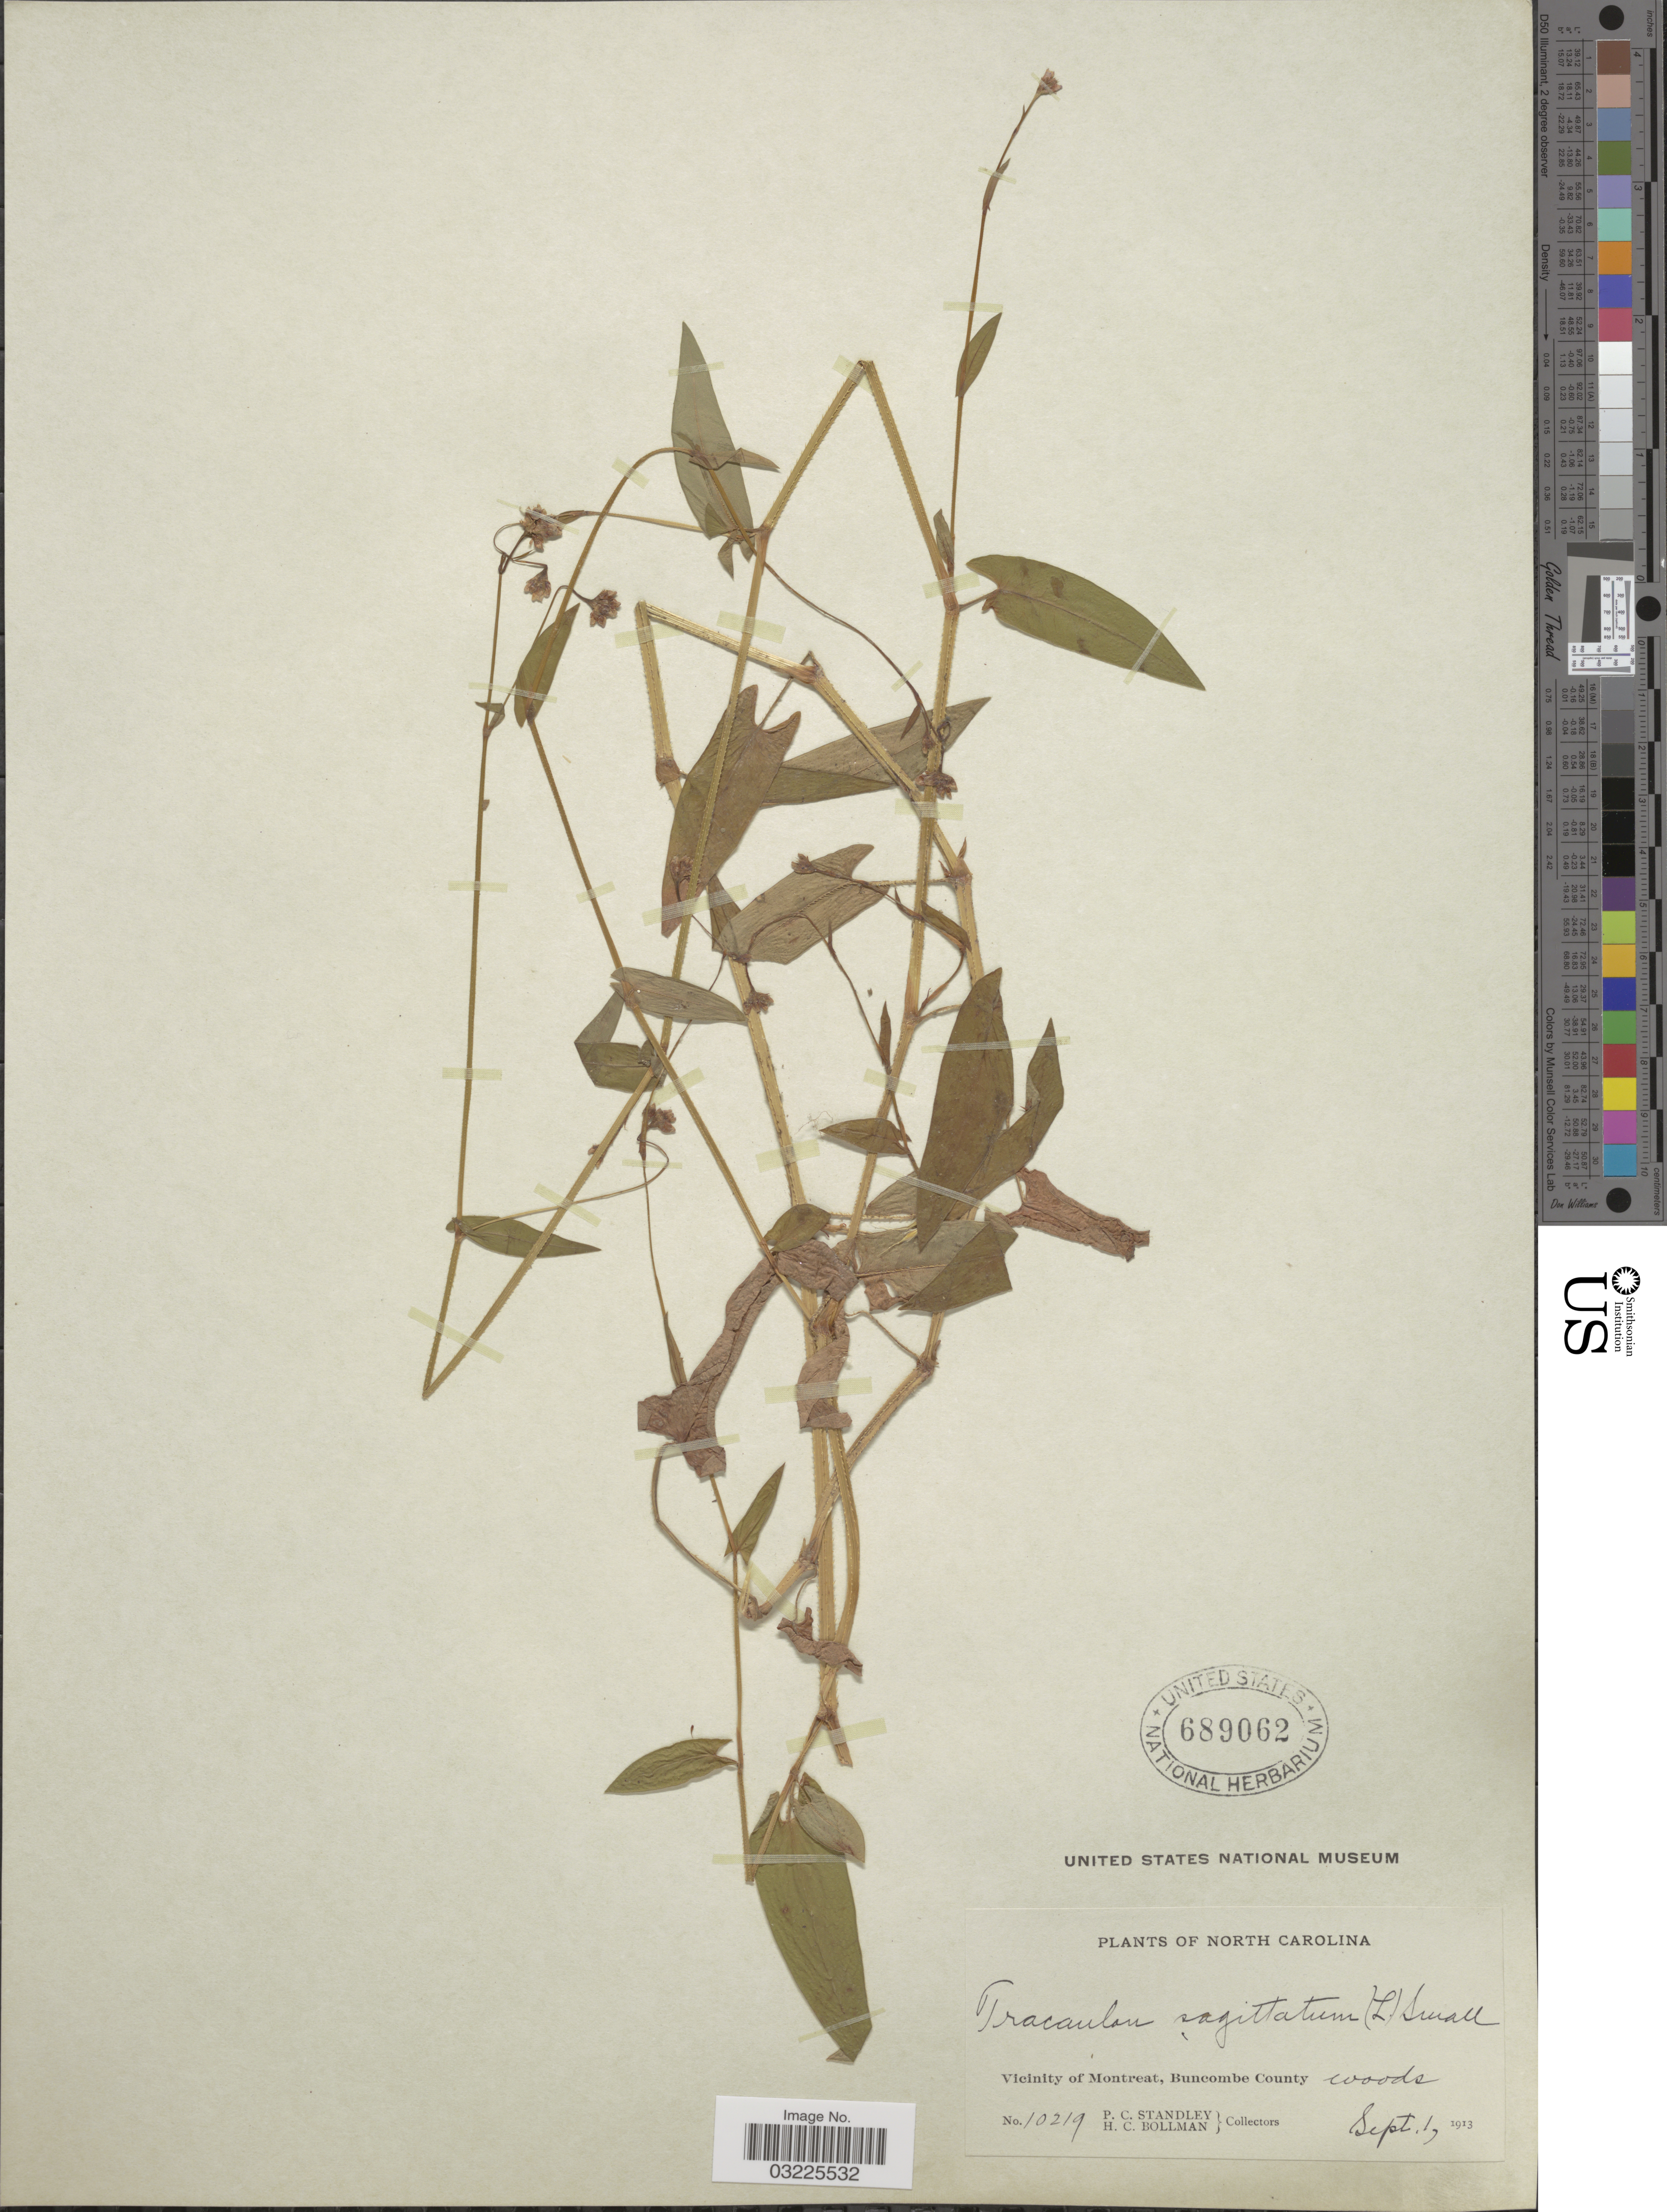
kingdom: Plantae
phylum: Tracheophyta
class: Magnoliopsida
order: Caryophyllales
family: Polygonaceae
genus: Persicaria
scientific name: Persicaria sagittata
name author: (L.) H. Gross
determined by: Atha, D. E.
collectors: P. C. Standley & H. C. Bollman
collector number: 10219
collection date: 1913-09-01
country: United States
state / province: North Carolina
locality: Vicinity of Montreat, Buncombe County woods.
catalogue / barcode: US 689062